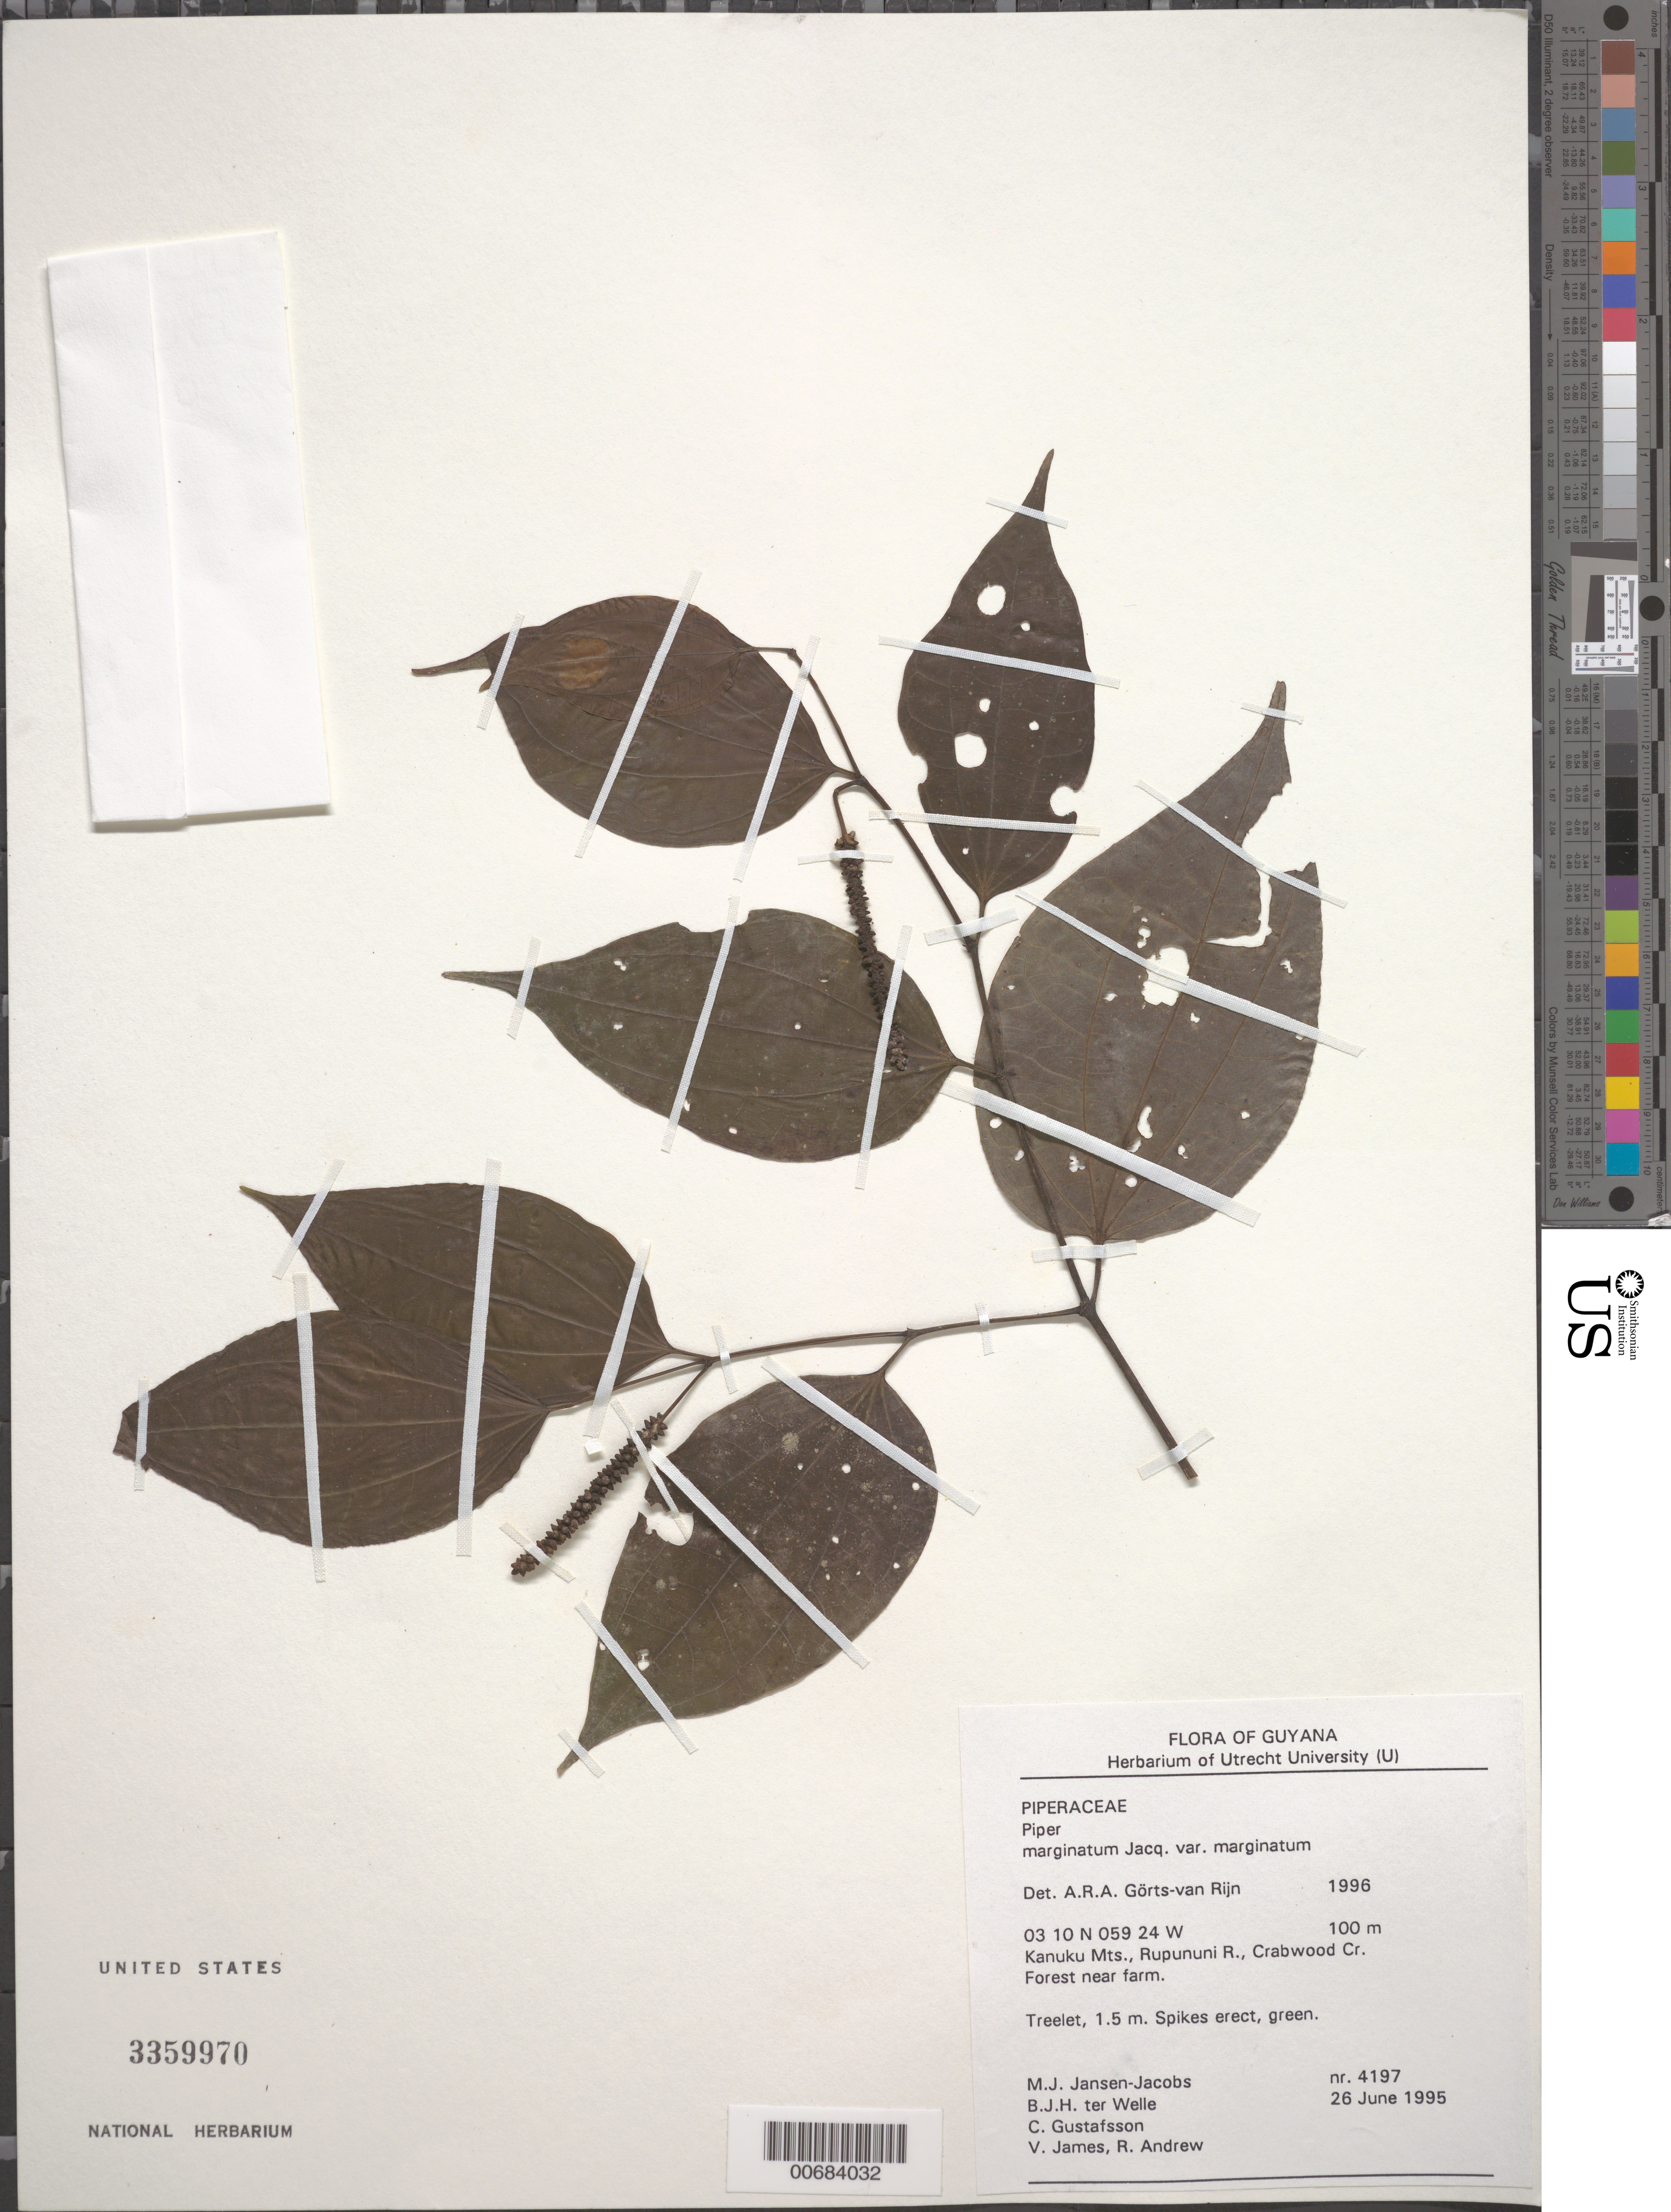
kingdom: Plantae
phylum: Tracheophyta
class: Magnoliopsida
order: Piperales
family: Piperaceae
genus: Piper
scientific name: Piper marginatum var. marginatum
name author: Jacq.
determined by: Görts-van Rijn, A. R. A.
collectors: M. J. Jansen-Jacobs, B. Welle, C. G. Gustafsson, V. James & R. Andrew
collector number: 4197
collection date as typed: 26-Jun-95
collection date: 1995-06-26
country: Guyana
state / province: U. Takutu-U. Essequibo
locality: Crabwood Creek, Rupununi River, Kanuku Mts.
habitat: Forest near farm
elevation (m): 100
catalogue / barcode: US 3359970